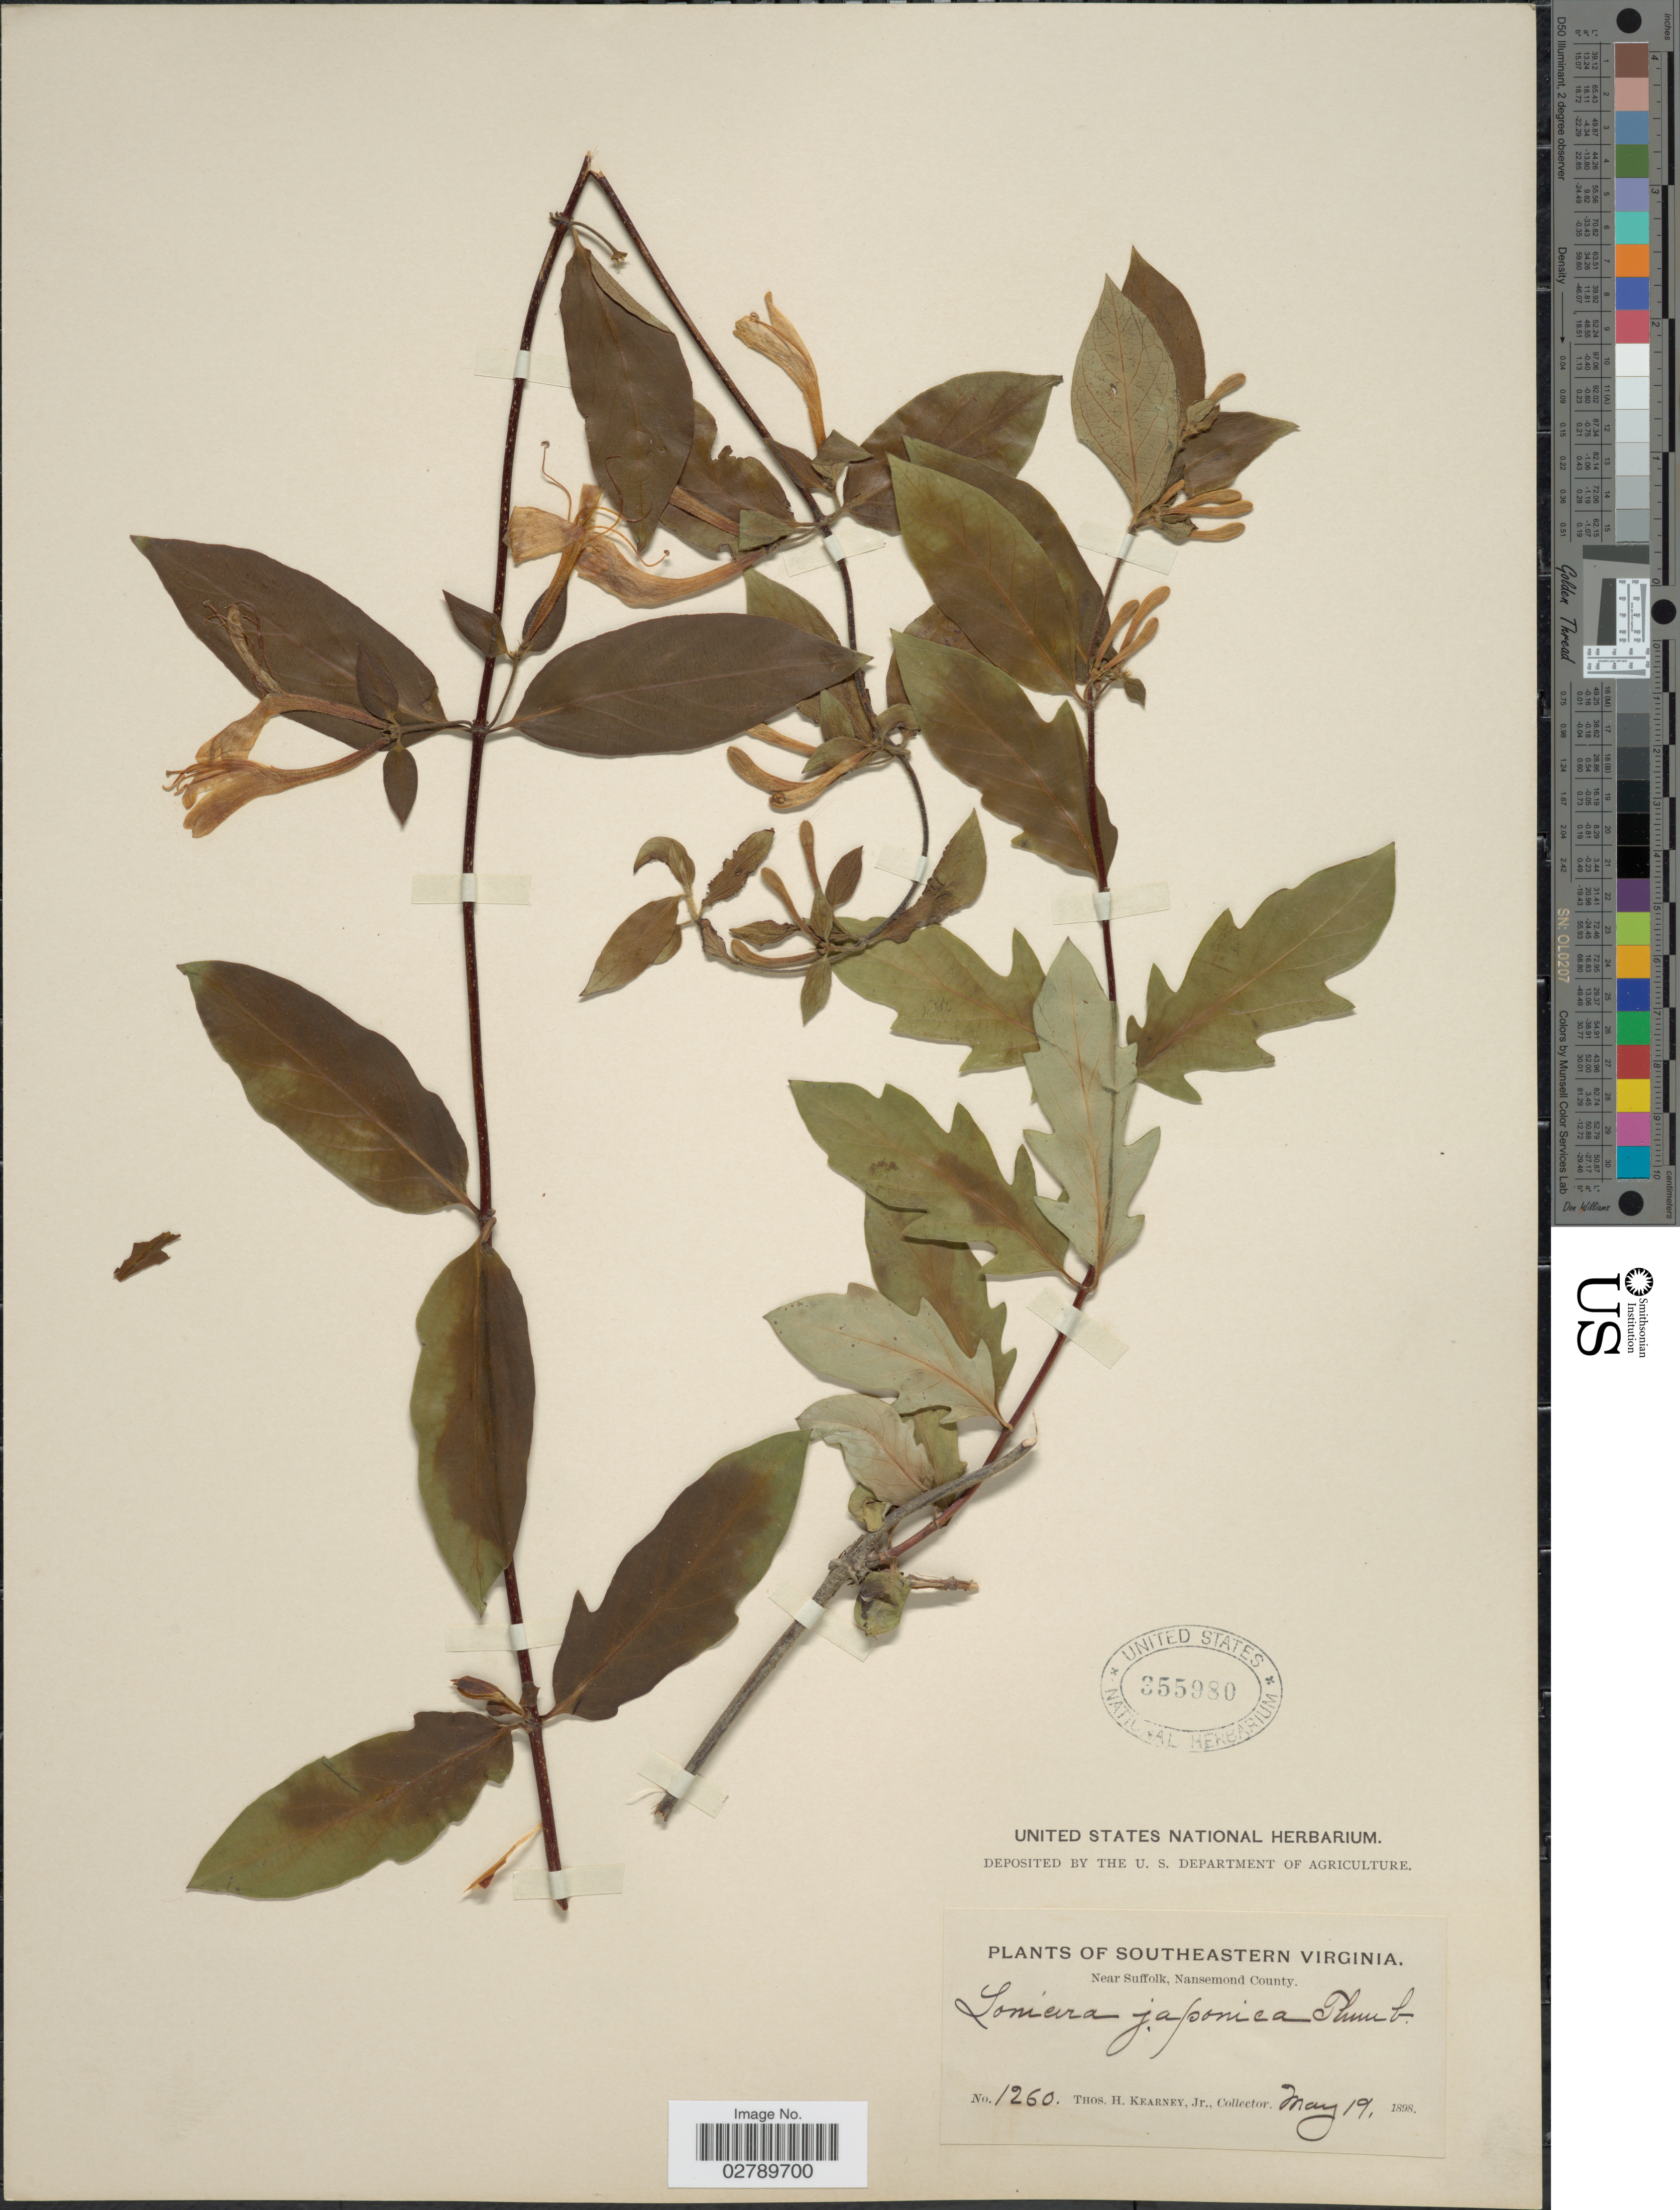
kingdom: Plantae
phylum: Tracheophyta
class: Magnoliopsida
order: Dipsacales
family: Caprifoliaceae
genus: Lonicera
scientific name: Lonicera japonica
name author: Thunb.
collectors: T. H. Kearney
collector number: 1260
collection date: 1898-05-19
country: United States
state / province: Virginia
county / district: City of Suffolk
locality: Southeastern Virginia. Near Suffolk, Nansemond County.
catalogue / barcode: US 355980